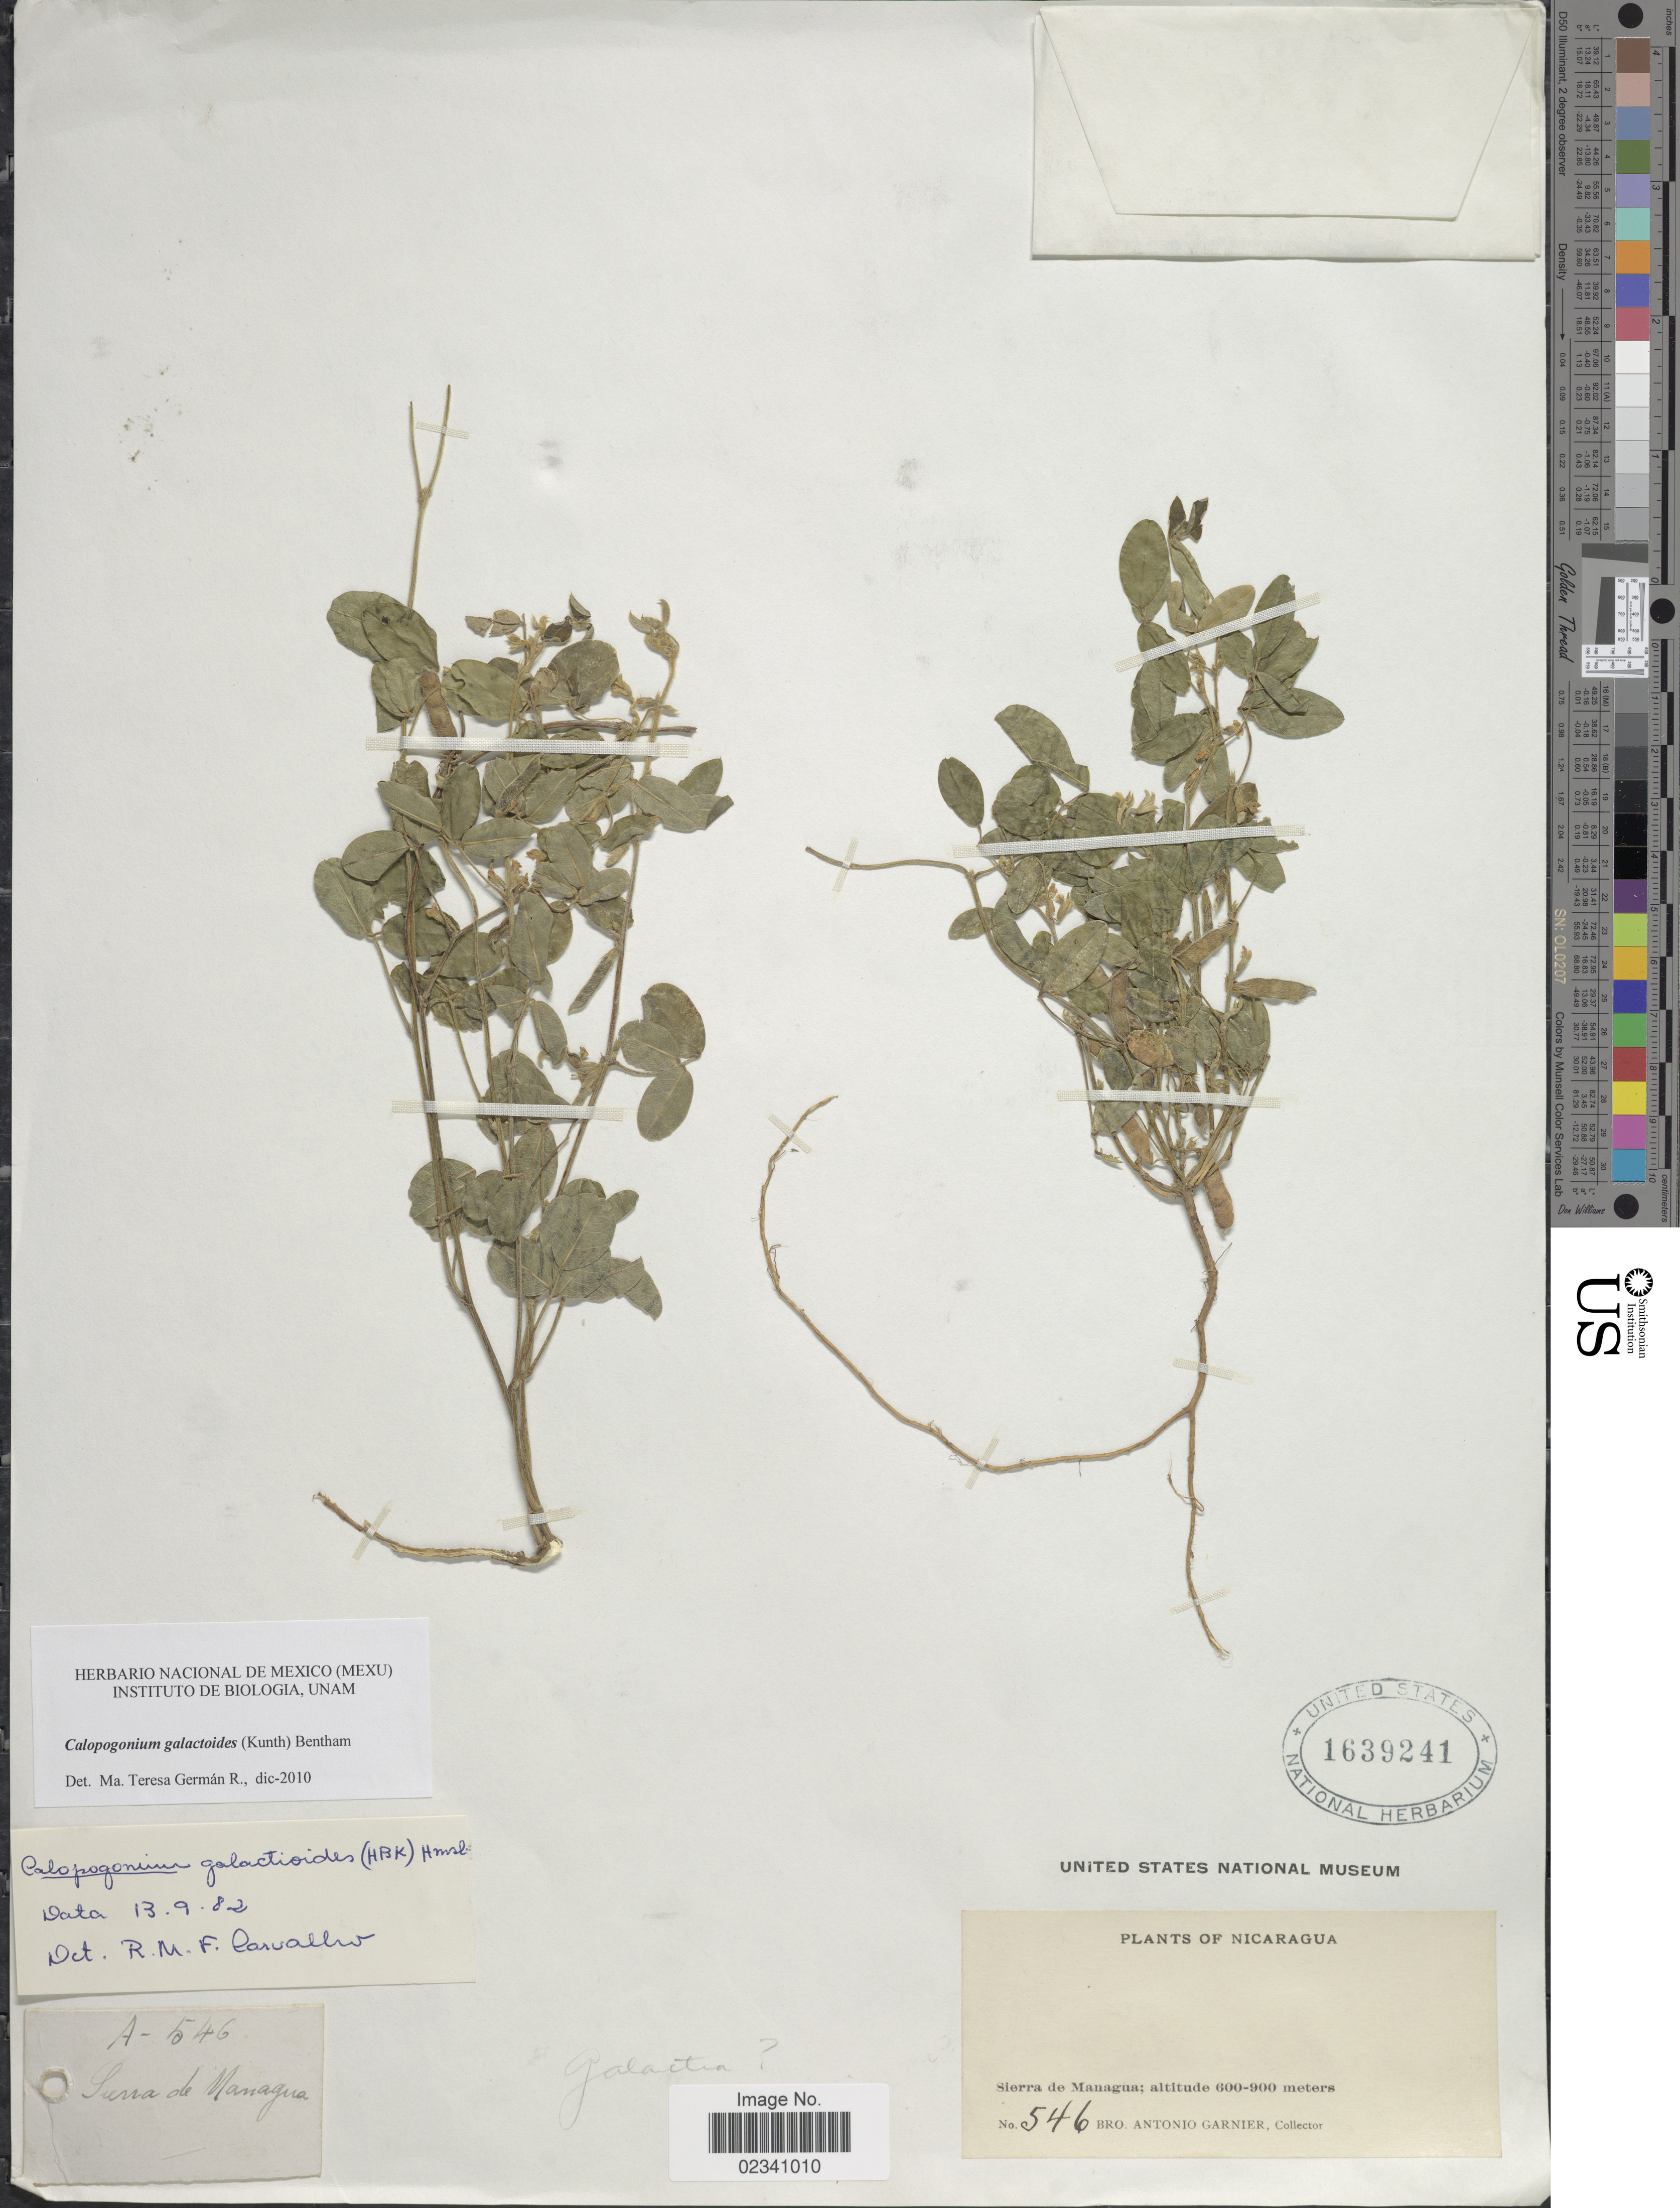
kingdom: Plantae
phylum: Tracheophyta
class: Magnoliopsida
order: Fabales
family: Fabaceae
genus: Calopogonium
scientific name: Calopogonium galactioides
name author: (Kunth) Hemsl.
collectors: Bro. A. Garnier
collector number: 546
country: Nicaragua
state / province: Managua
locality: Sierra de Managua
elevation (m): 600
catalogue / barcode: US 1639241